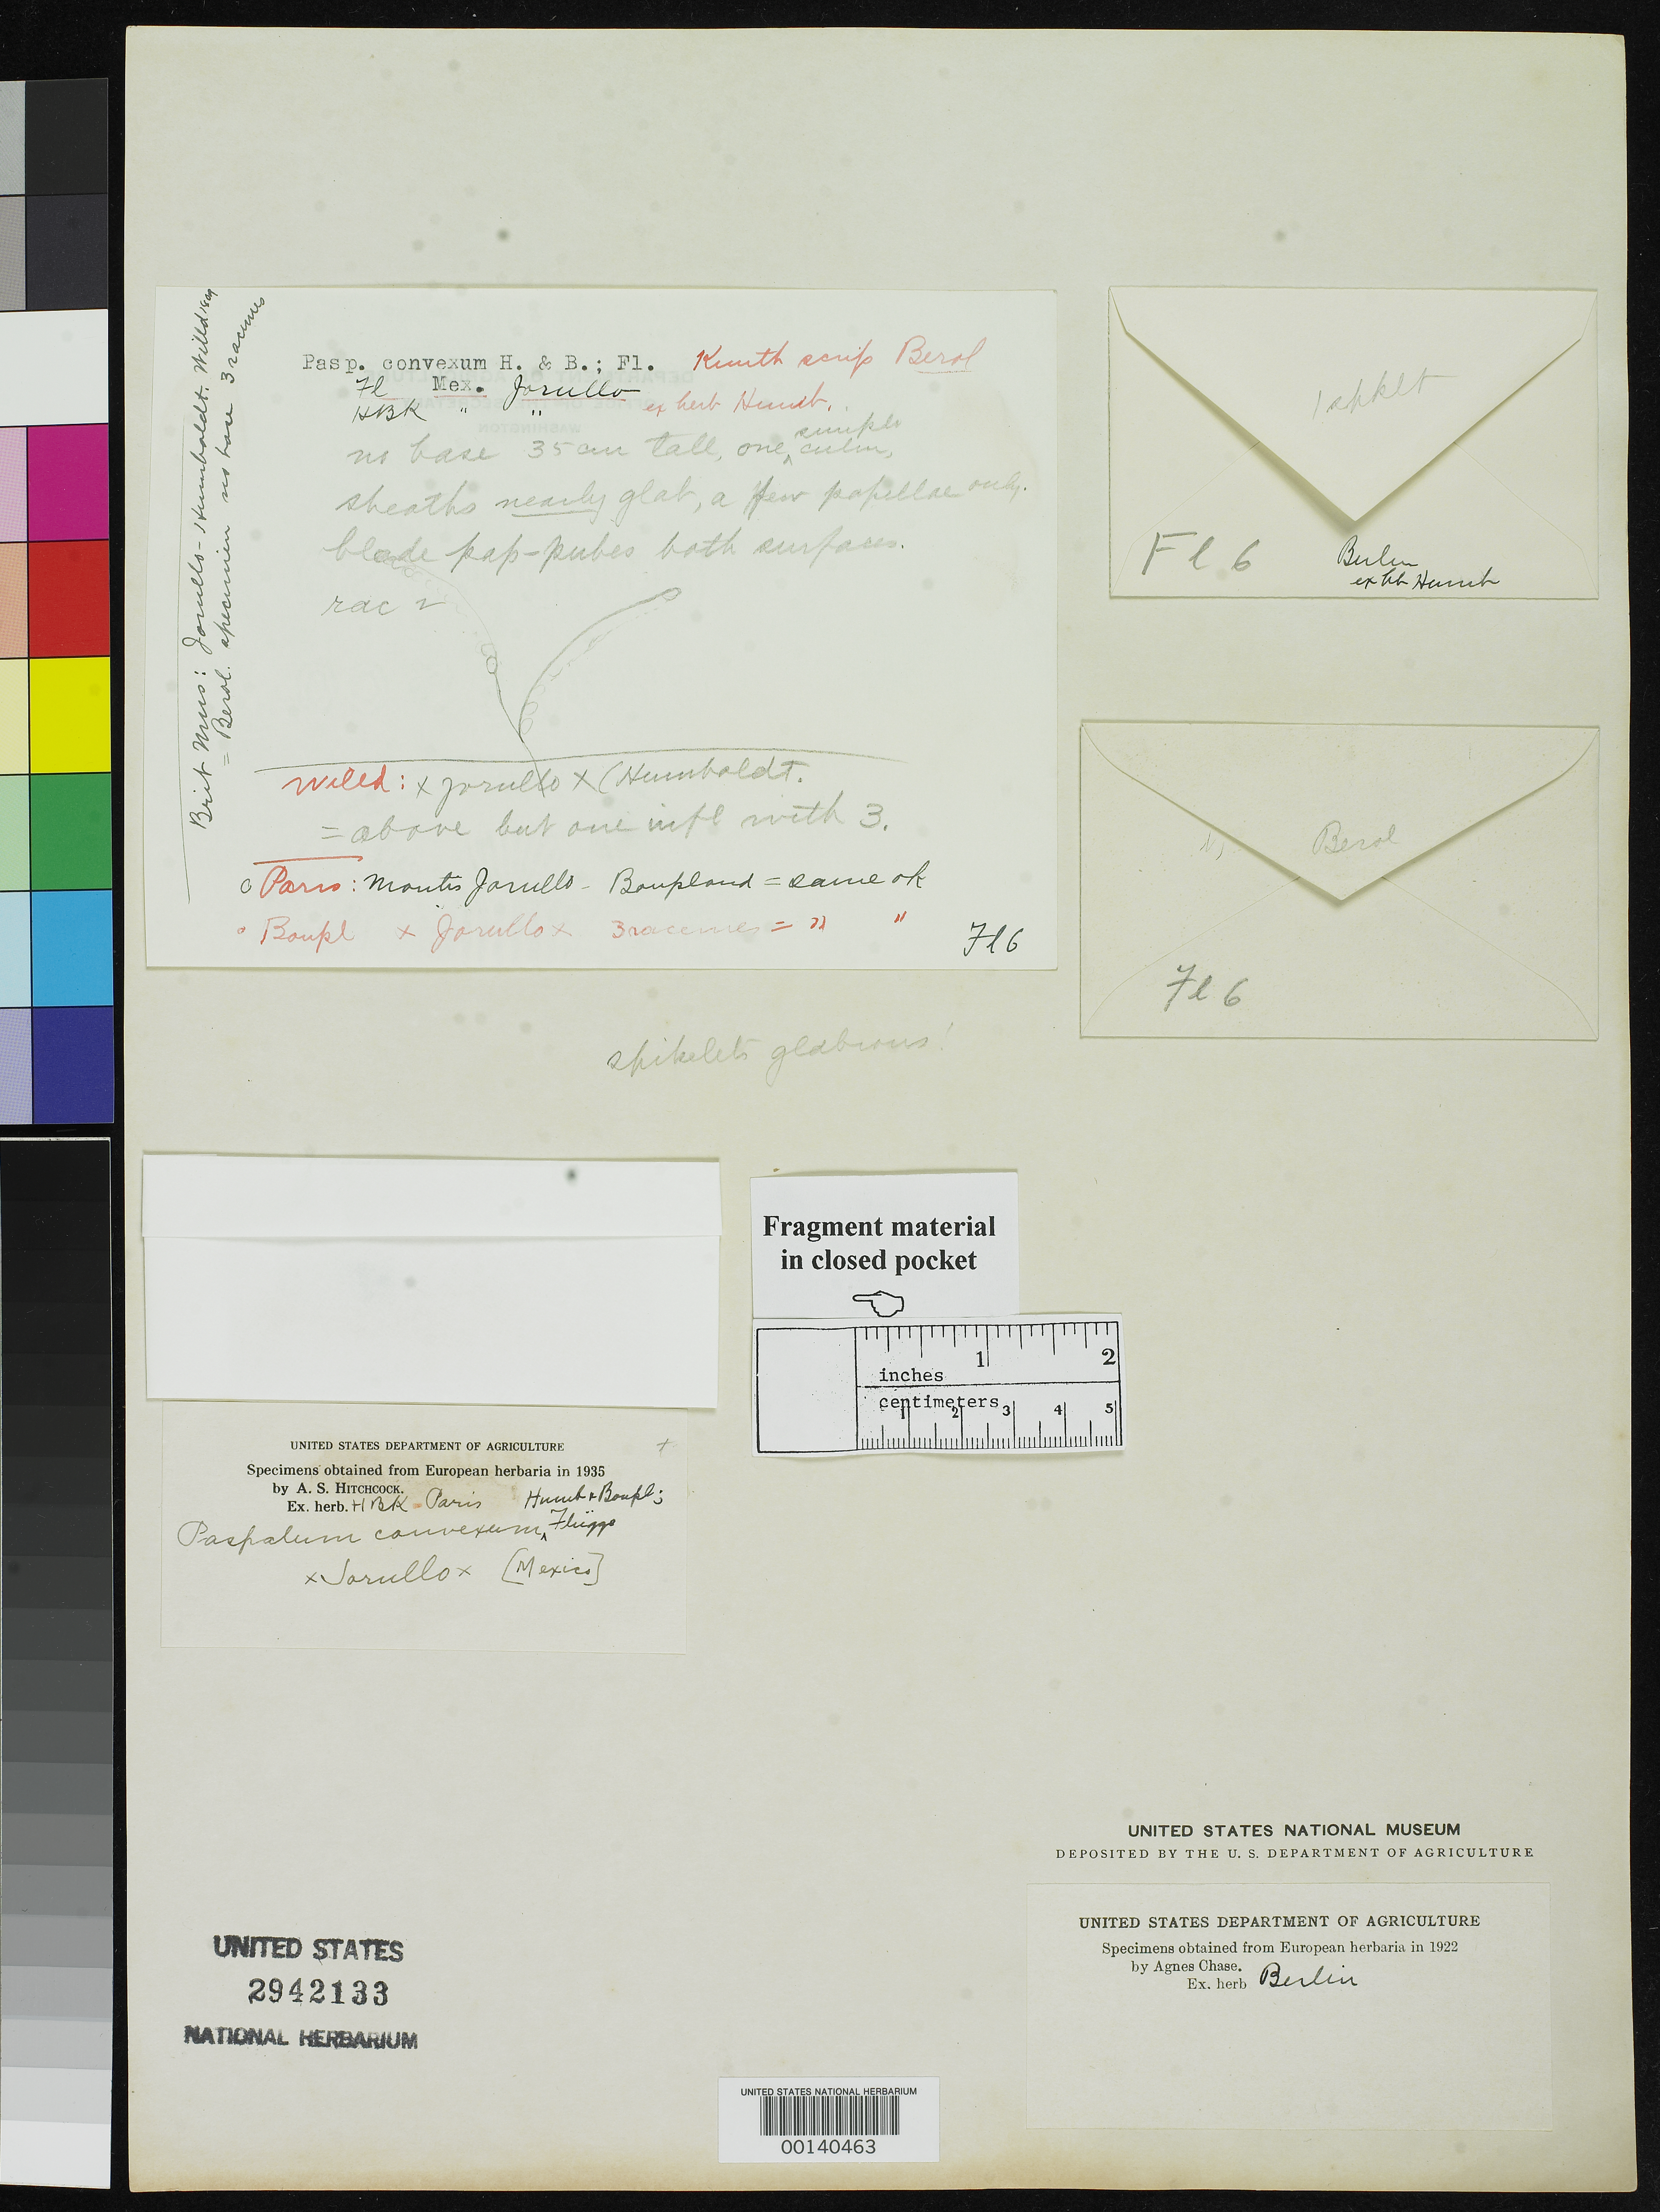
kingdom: Plantae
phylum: Tracheophyta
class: Liliopsida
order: Poales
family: Poaceae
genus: Paspalum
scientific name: Paspalum convexum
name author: Humb. & Bonpl. ex Flüggé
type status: Type Fragment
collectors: F. W. Humboldt & A. J. A. Bonpland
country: Mexico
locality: Jorullo.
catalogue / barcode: US 2942133